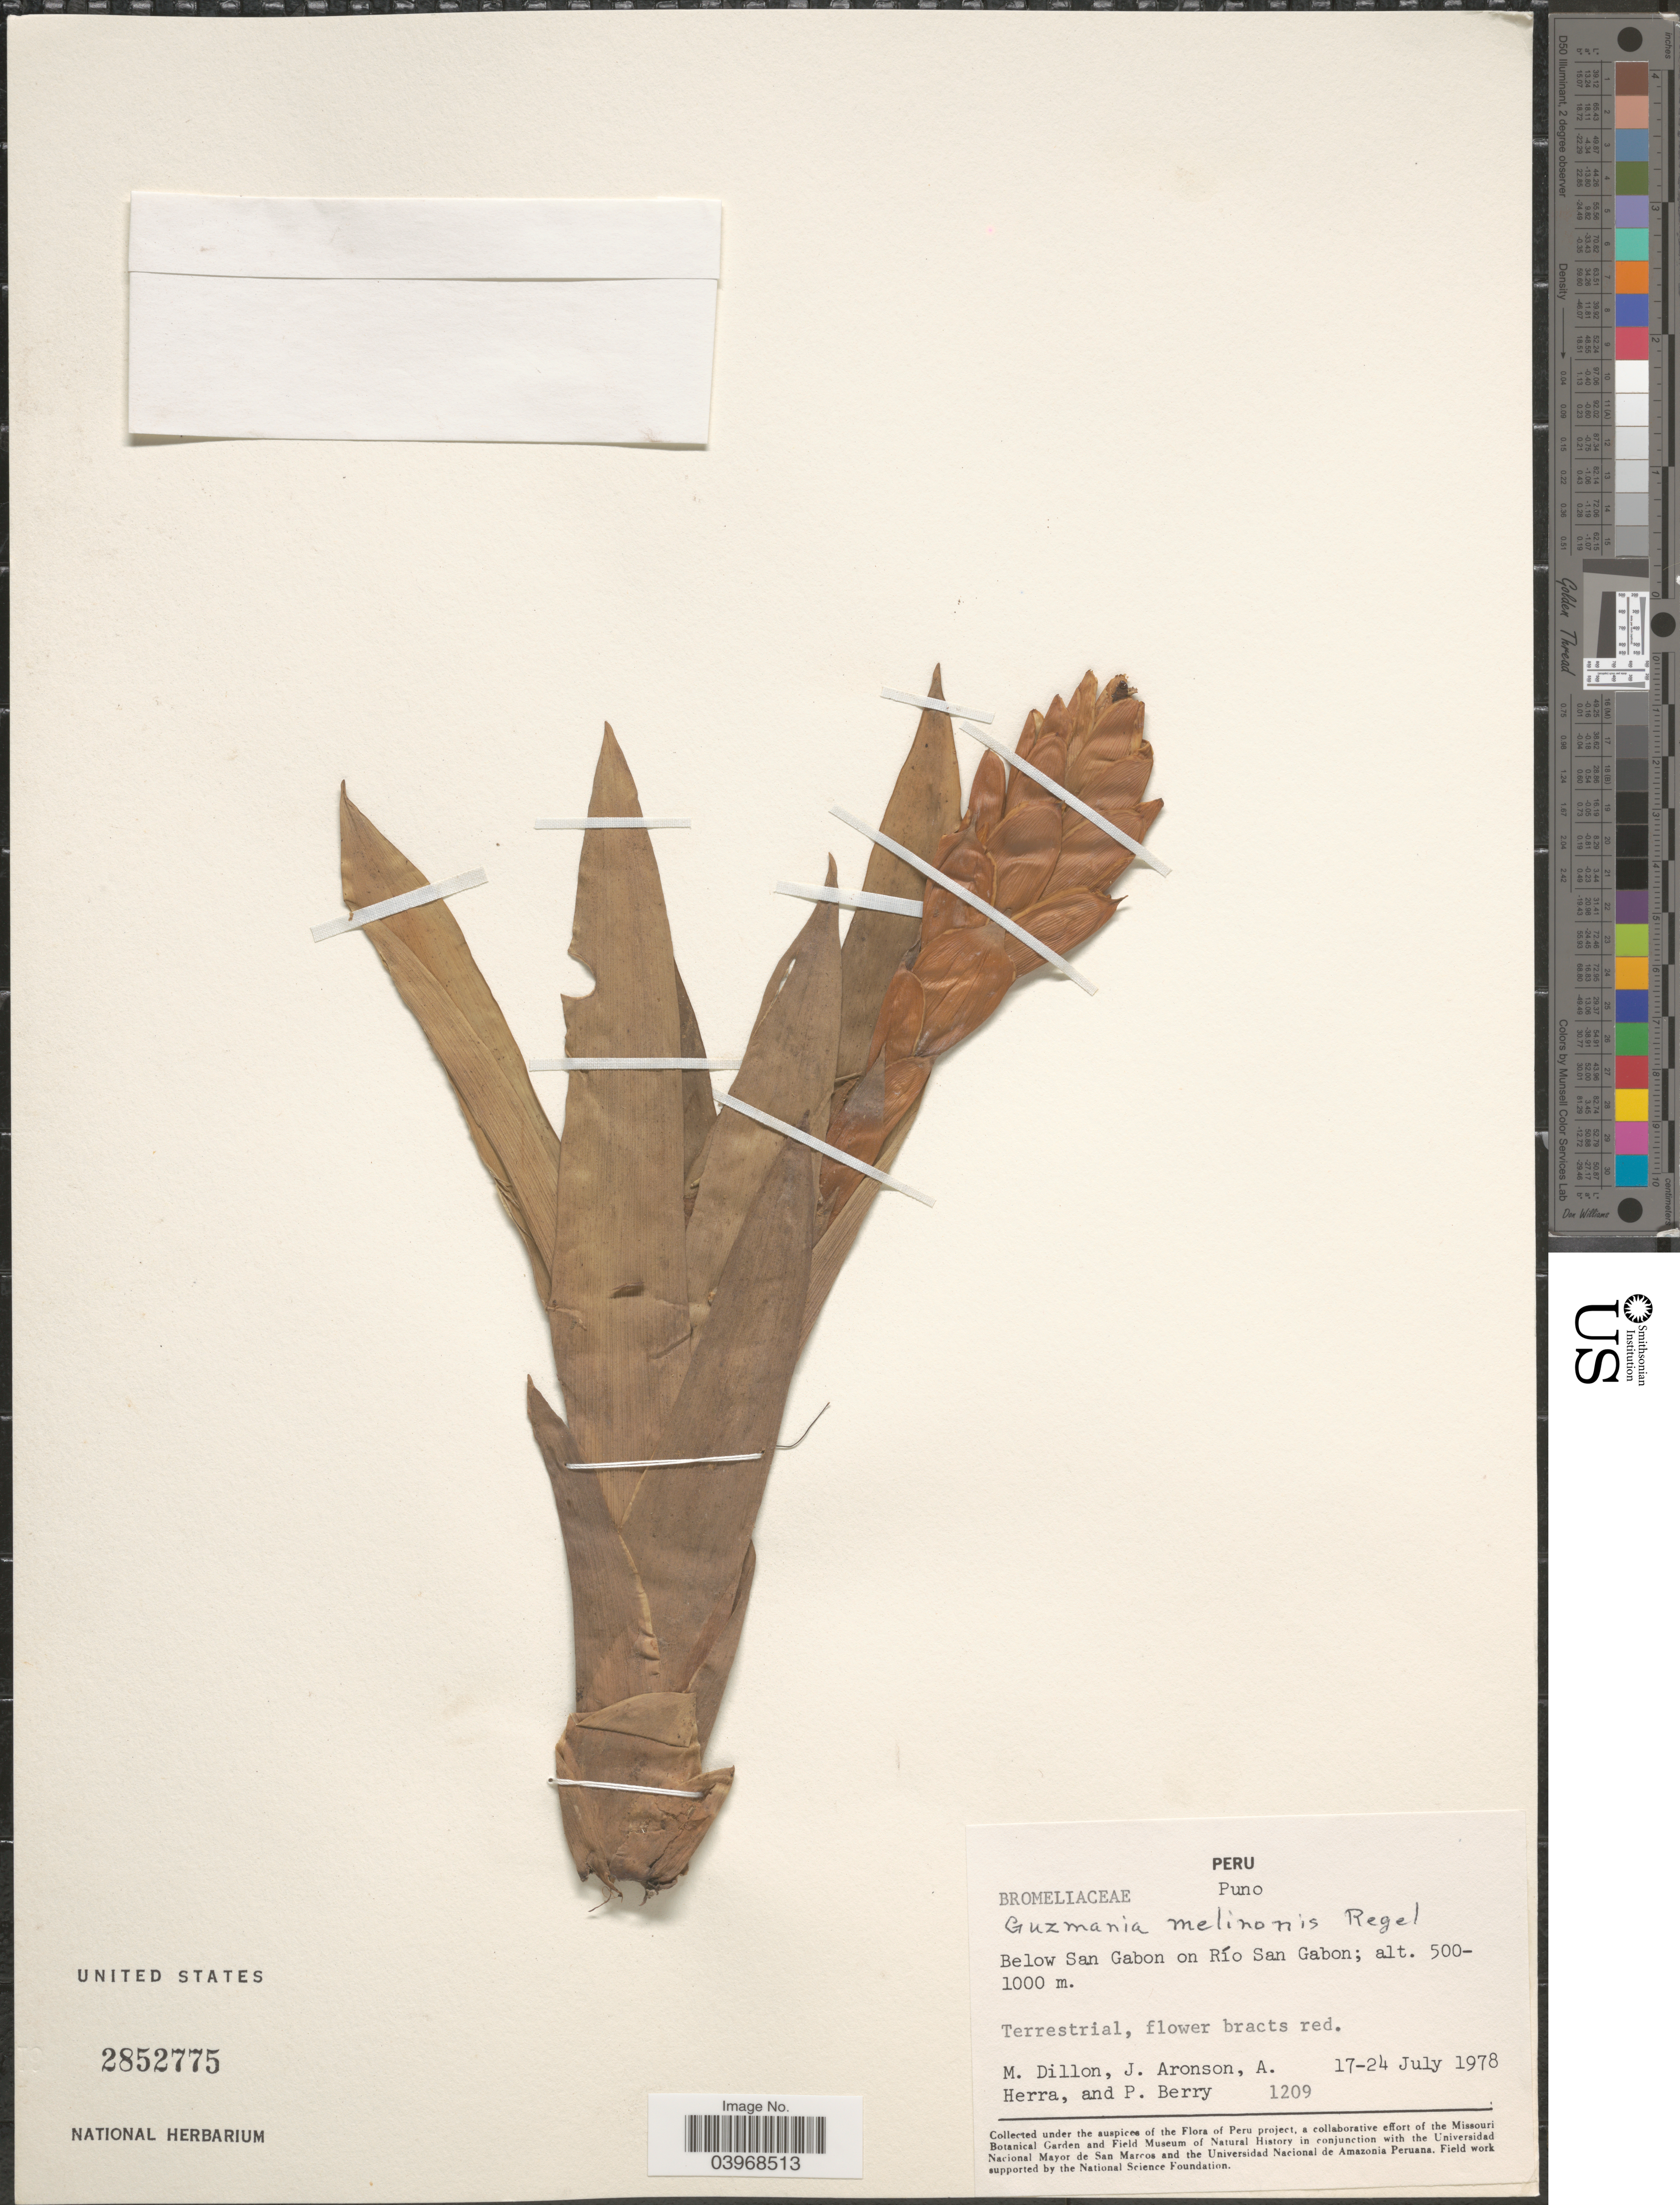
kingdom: Plantae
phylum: Tracheophyta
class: Liliopsida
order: Poales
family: Bromeliaceae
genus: Guzmania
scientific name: Guzmania melinonis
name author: Regel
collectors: M. O. Dillon, J. Aronson, A. Herra & P. Berry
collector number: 1209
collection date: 1978-07-17/1978-07-24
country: Peru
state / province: Puno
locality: Below San Gabon on Río San Gabon.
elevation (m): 500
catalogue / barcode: US 2852775